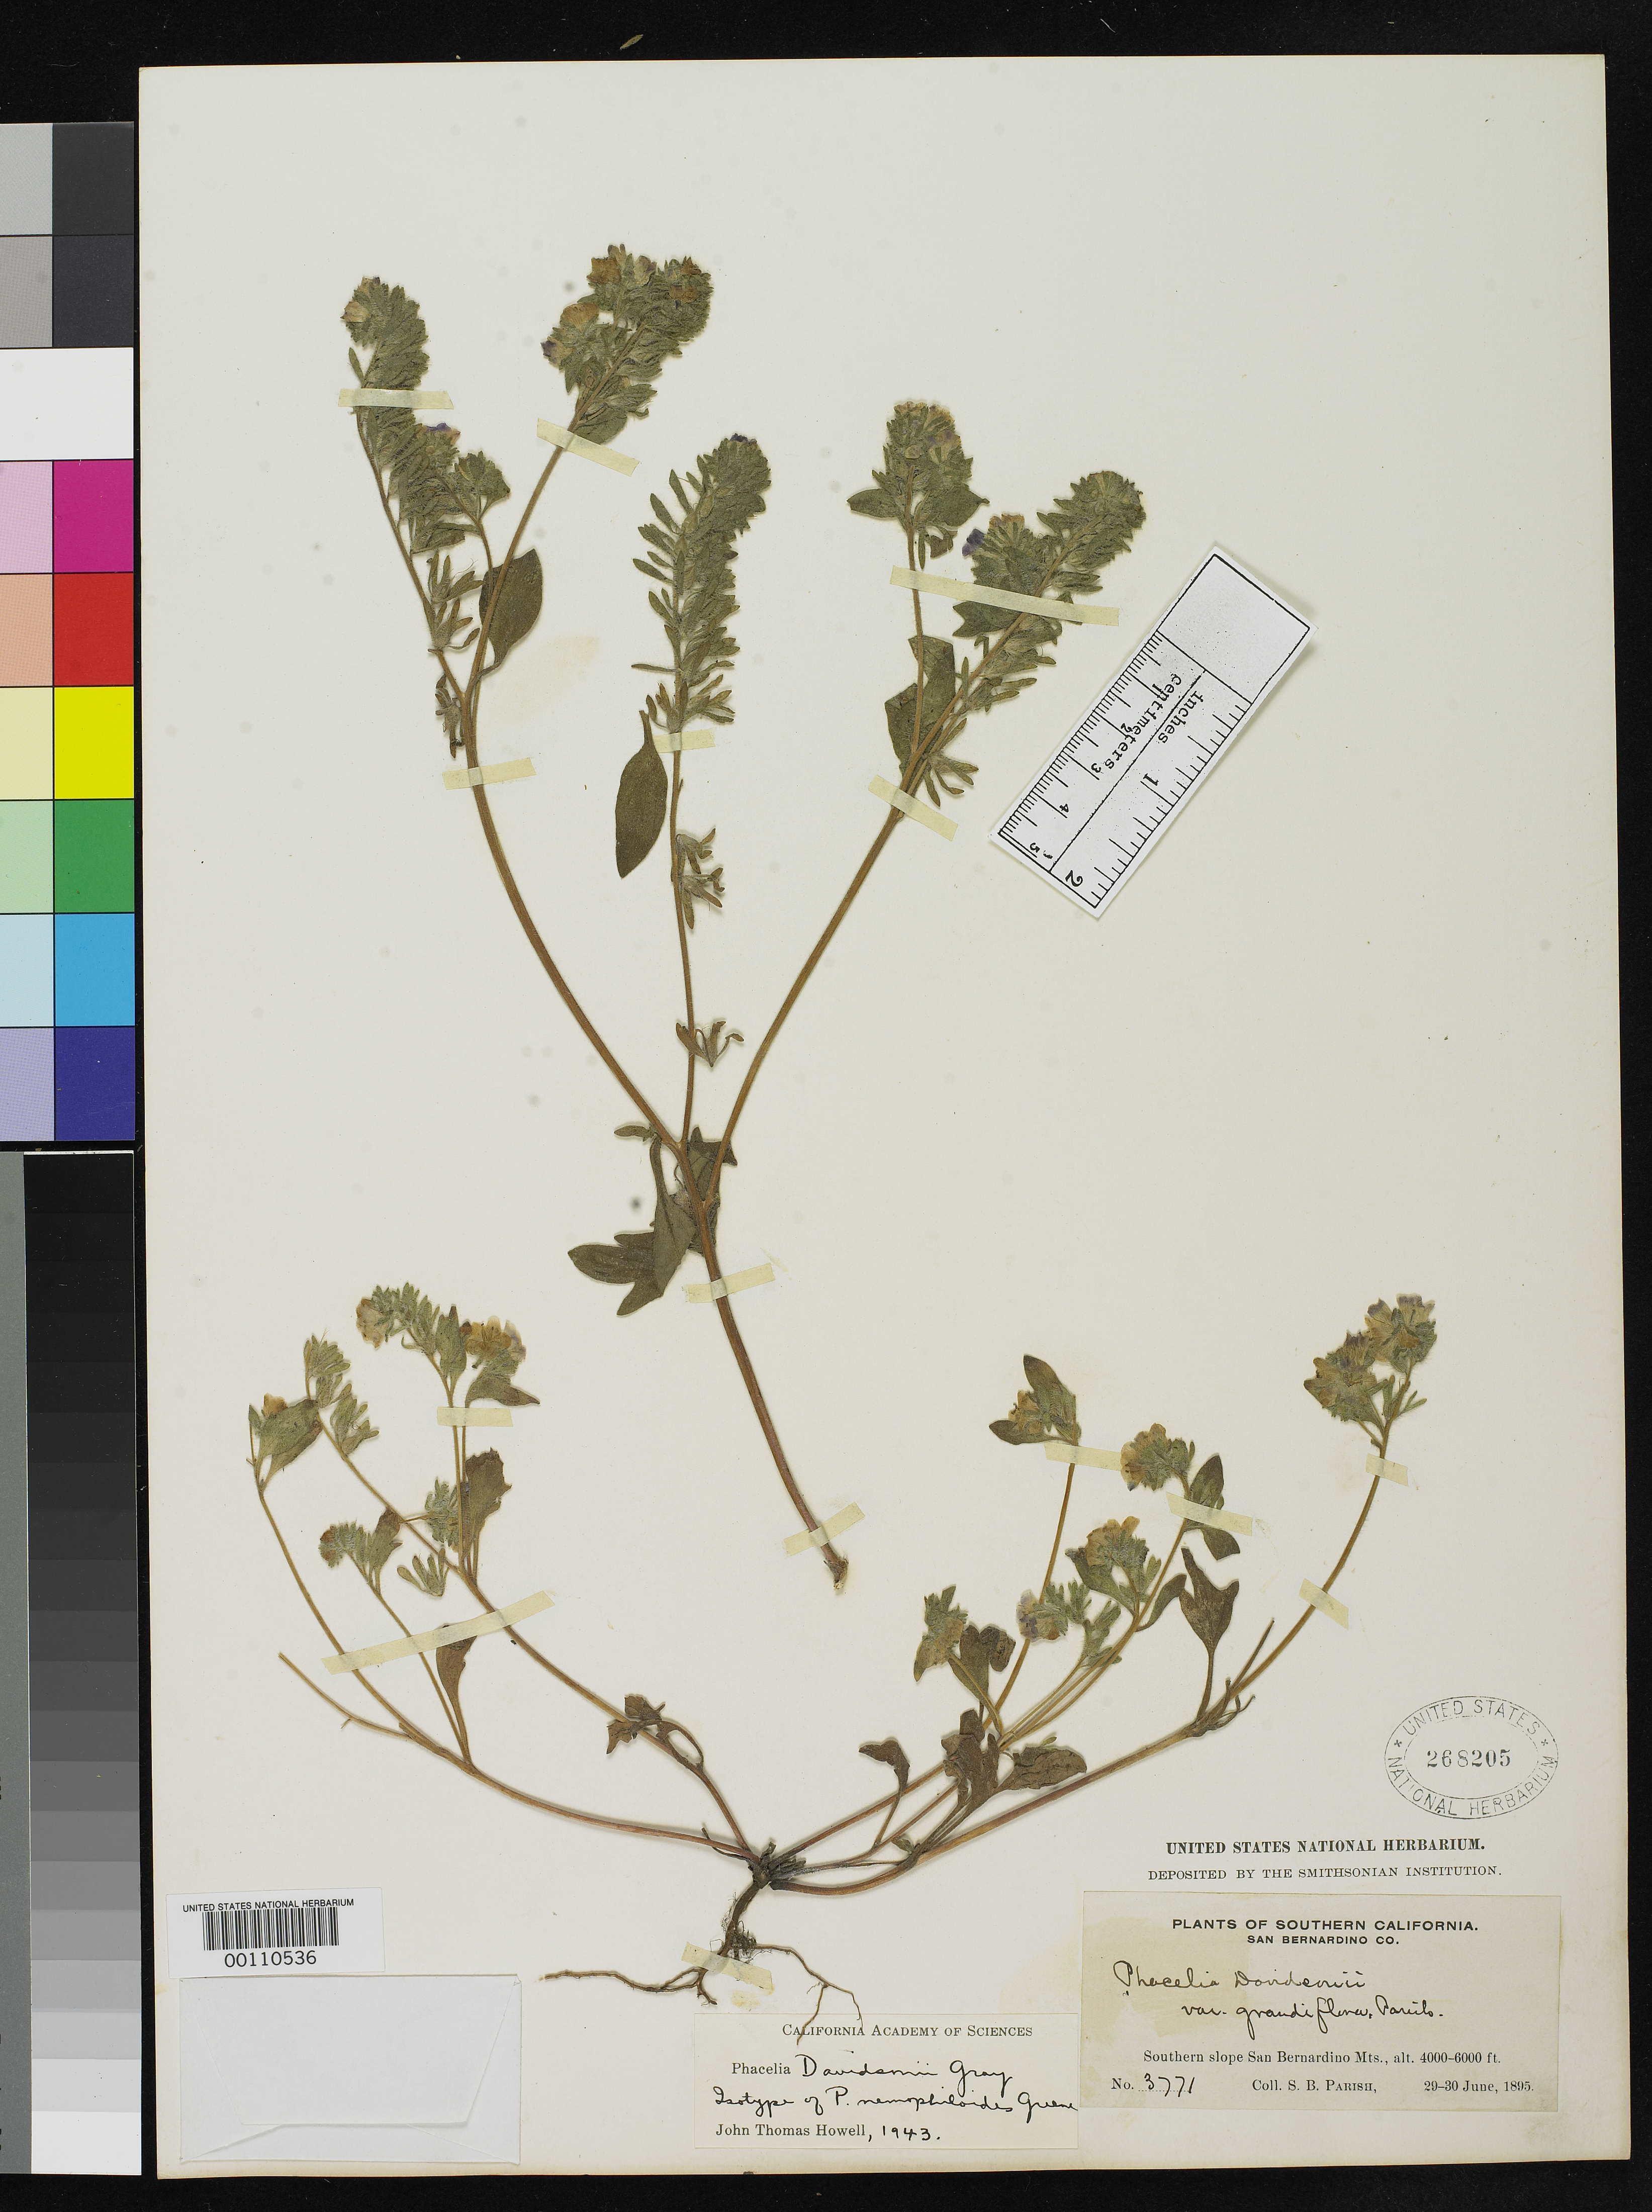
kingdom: Plantae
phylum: Tracheophyta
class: Magnoliopsida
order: Boraginales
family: Hydrophyllaceae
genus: Phacelia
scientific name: Phacelia nemophiloides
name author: Greene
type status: Isotype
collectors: S. B. Parish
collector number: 3771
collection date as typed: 29 Jun 1895 to 30 Jun 1895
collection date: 1895-06-29/1895-06-30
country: United States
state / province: California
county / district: San Bernardino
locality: San Bernardino Mts.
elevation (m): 1219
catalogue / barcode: US 268205